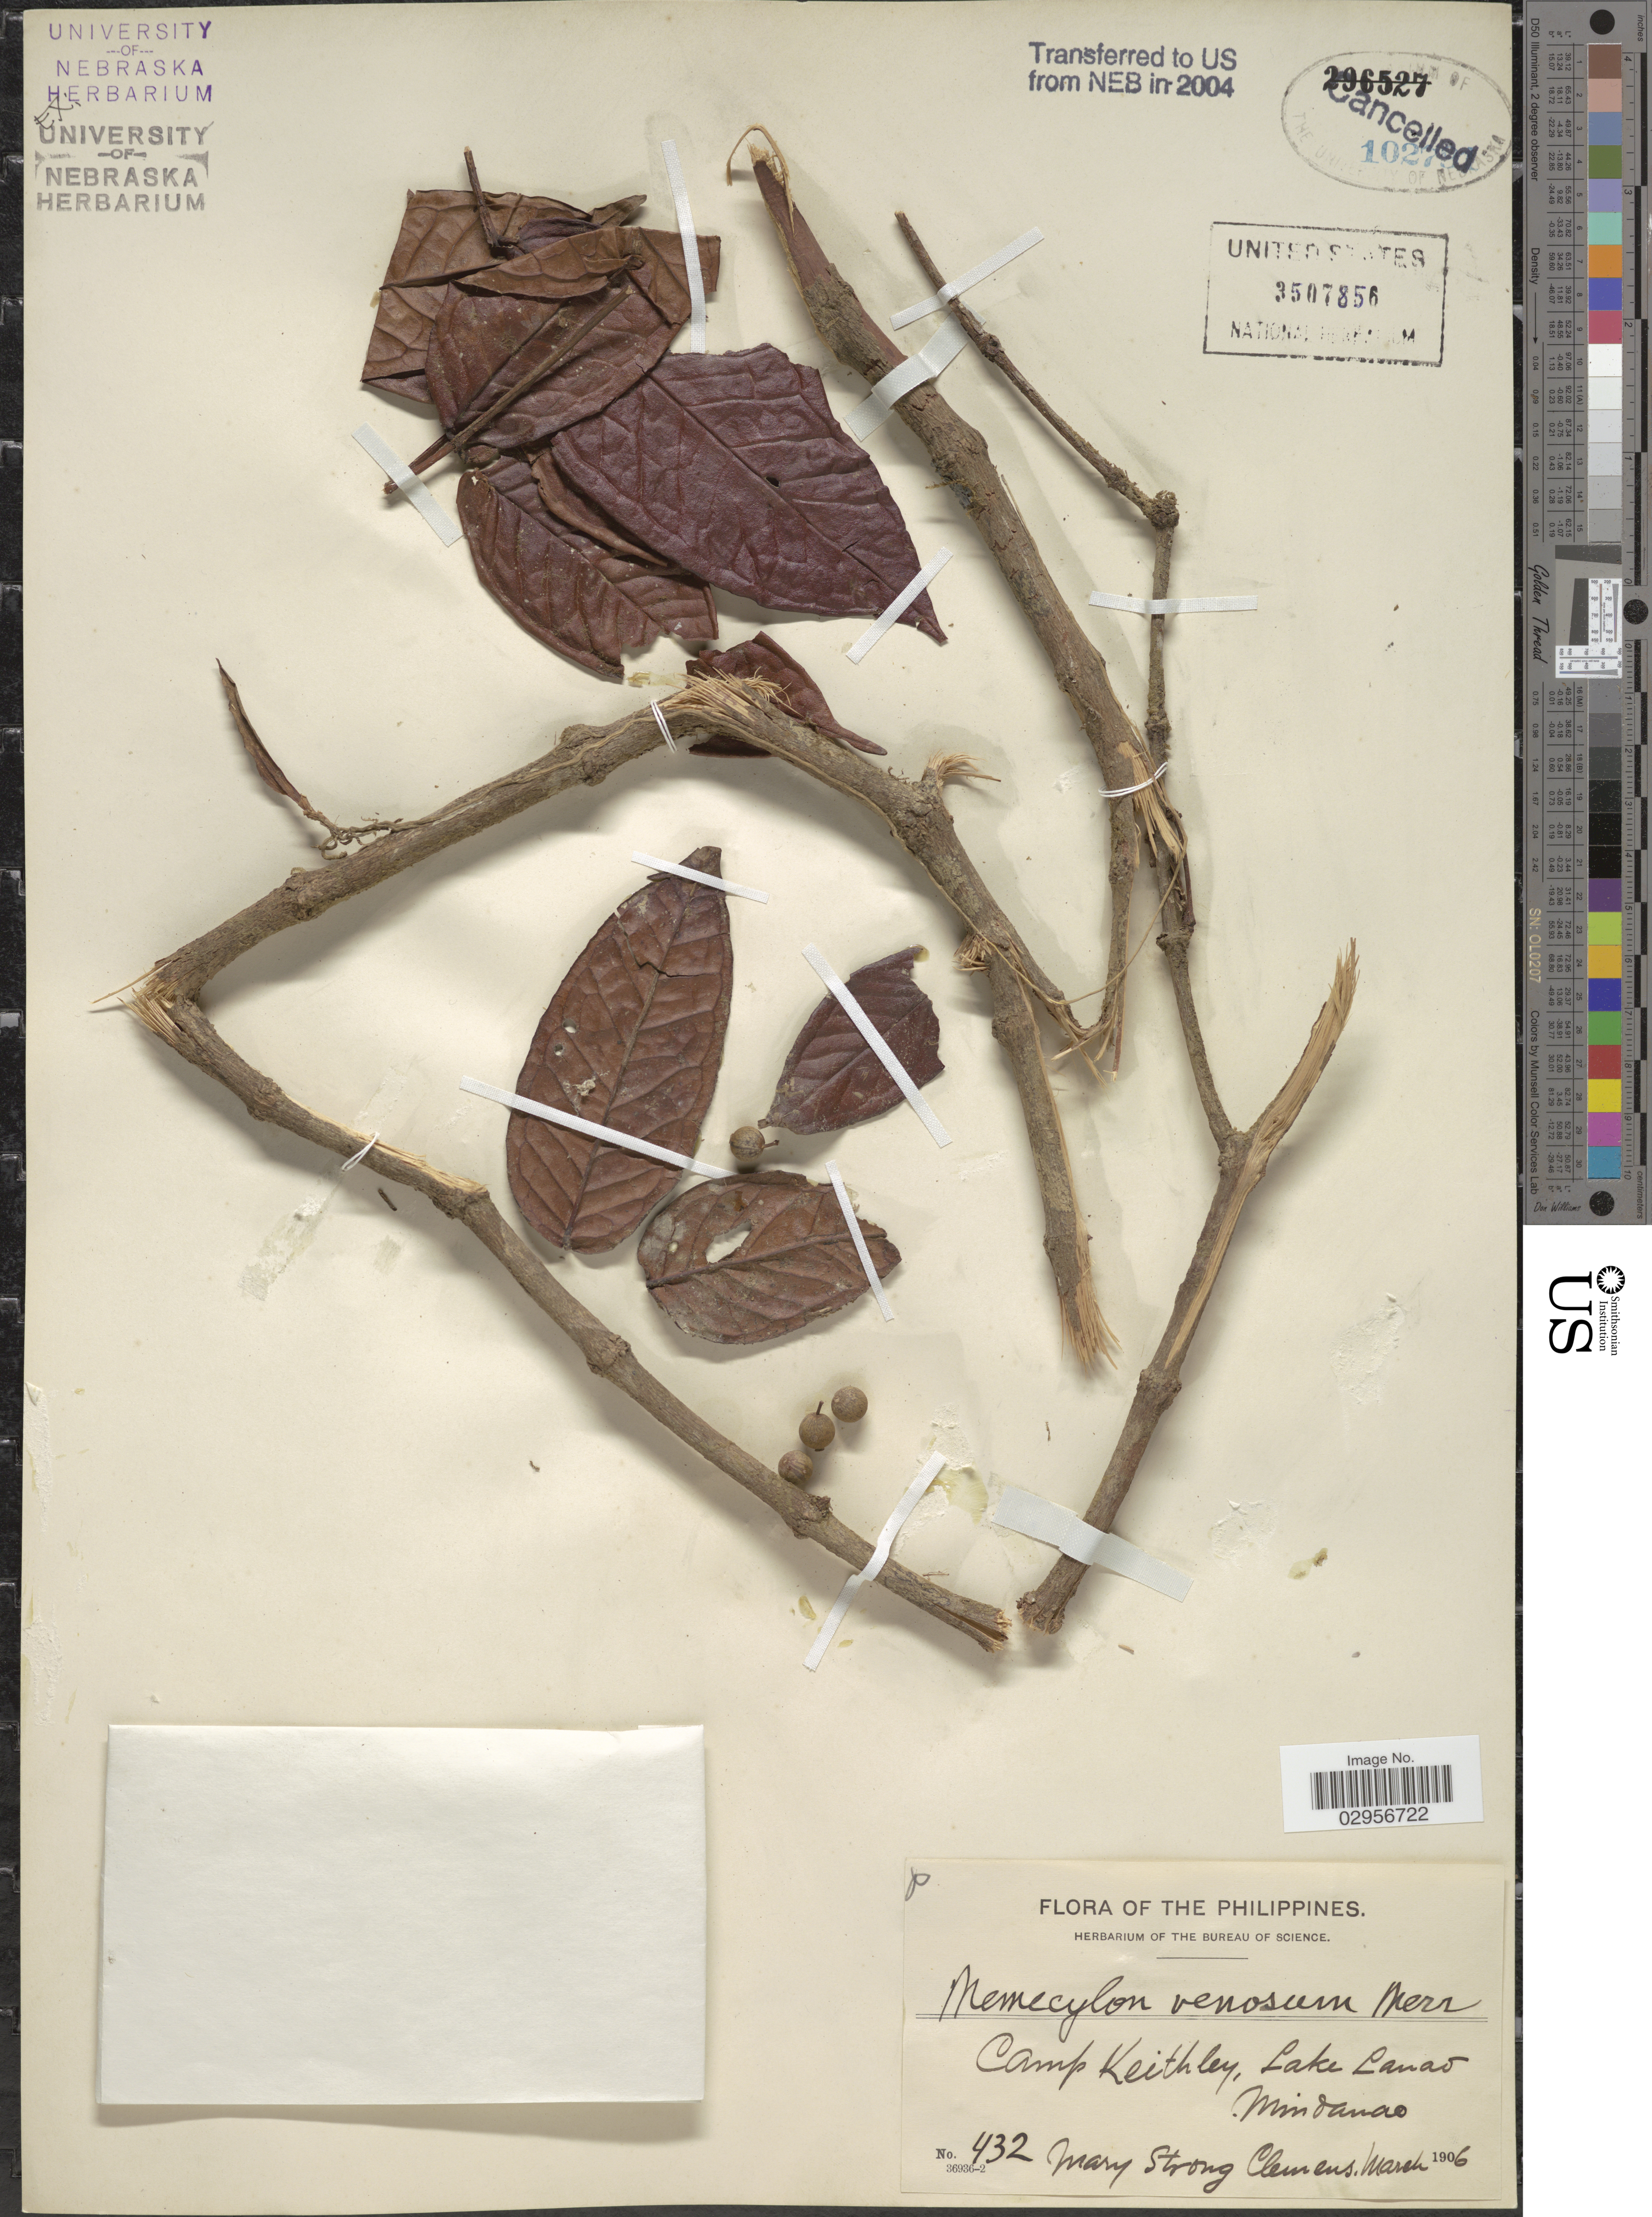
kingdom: Plantae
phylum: Tracheophyta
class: Magnoliopsida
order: Myrtales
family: Melastomataceae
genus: Memecylon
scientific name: Memecylon venosum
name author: Merr.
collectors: M. S. Clemens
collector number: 432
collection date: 1906-03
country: Philippines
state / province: Muslim Mindanao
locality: Camp Keithley, Lake Lanao, Mindanao.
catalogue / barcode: US 3507856